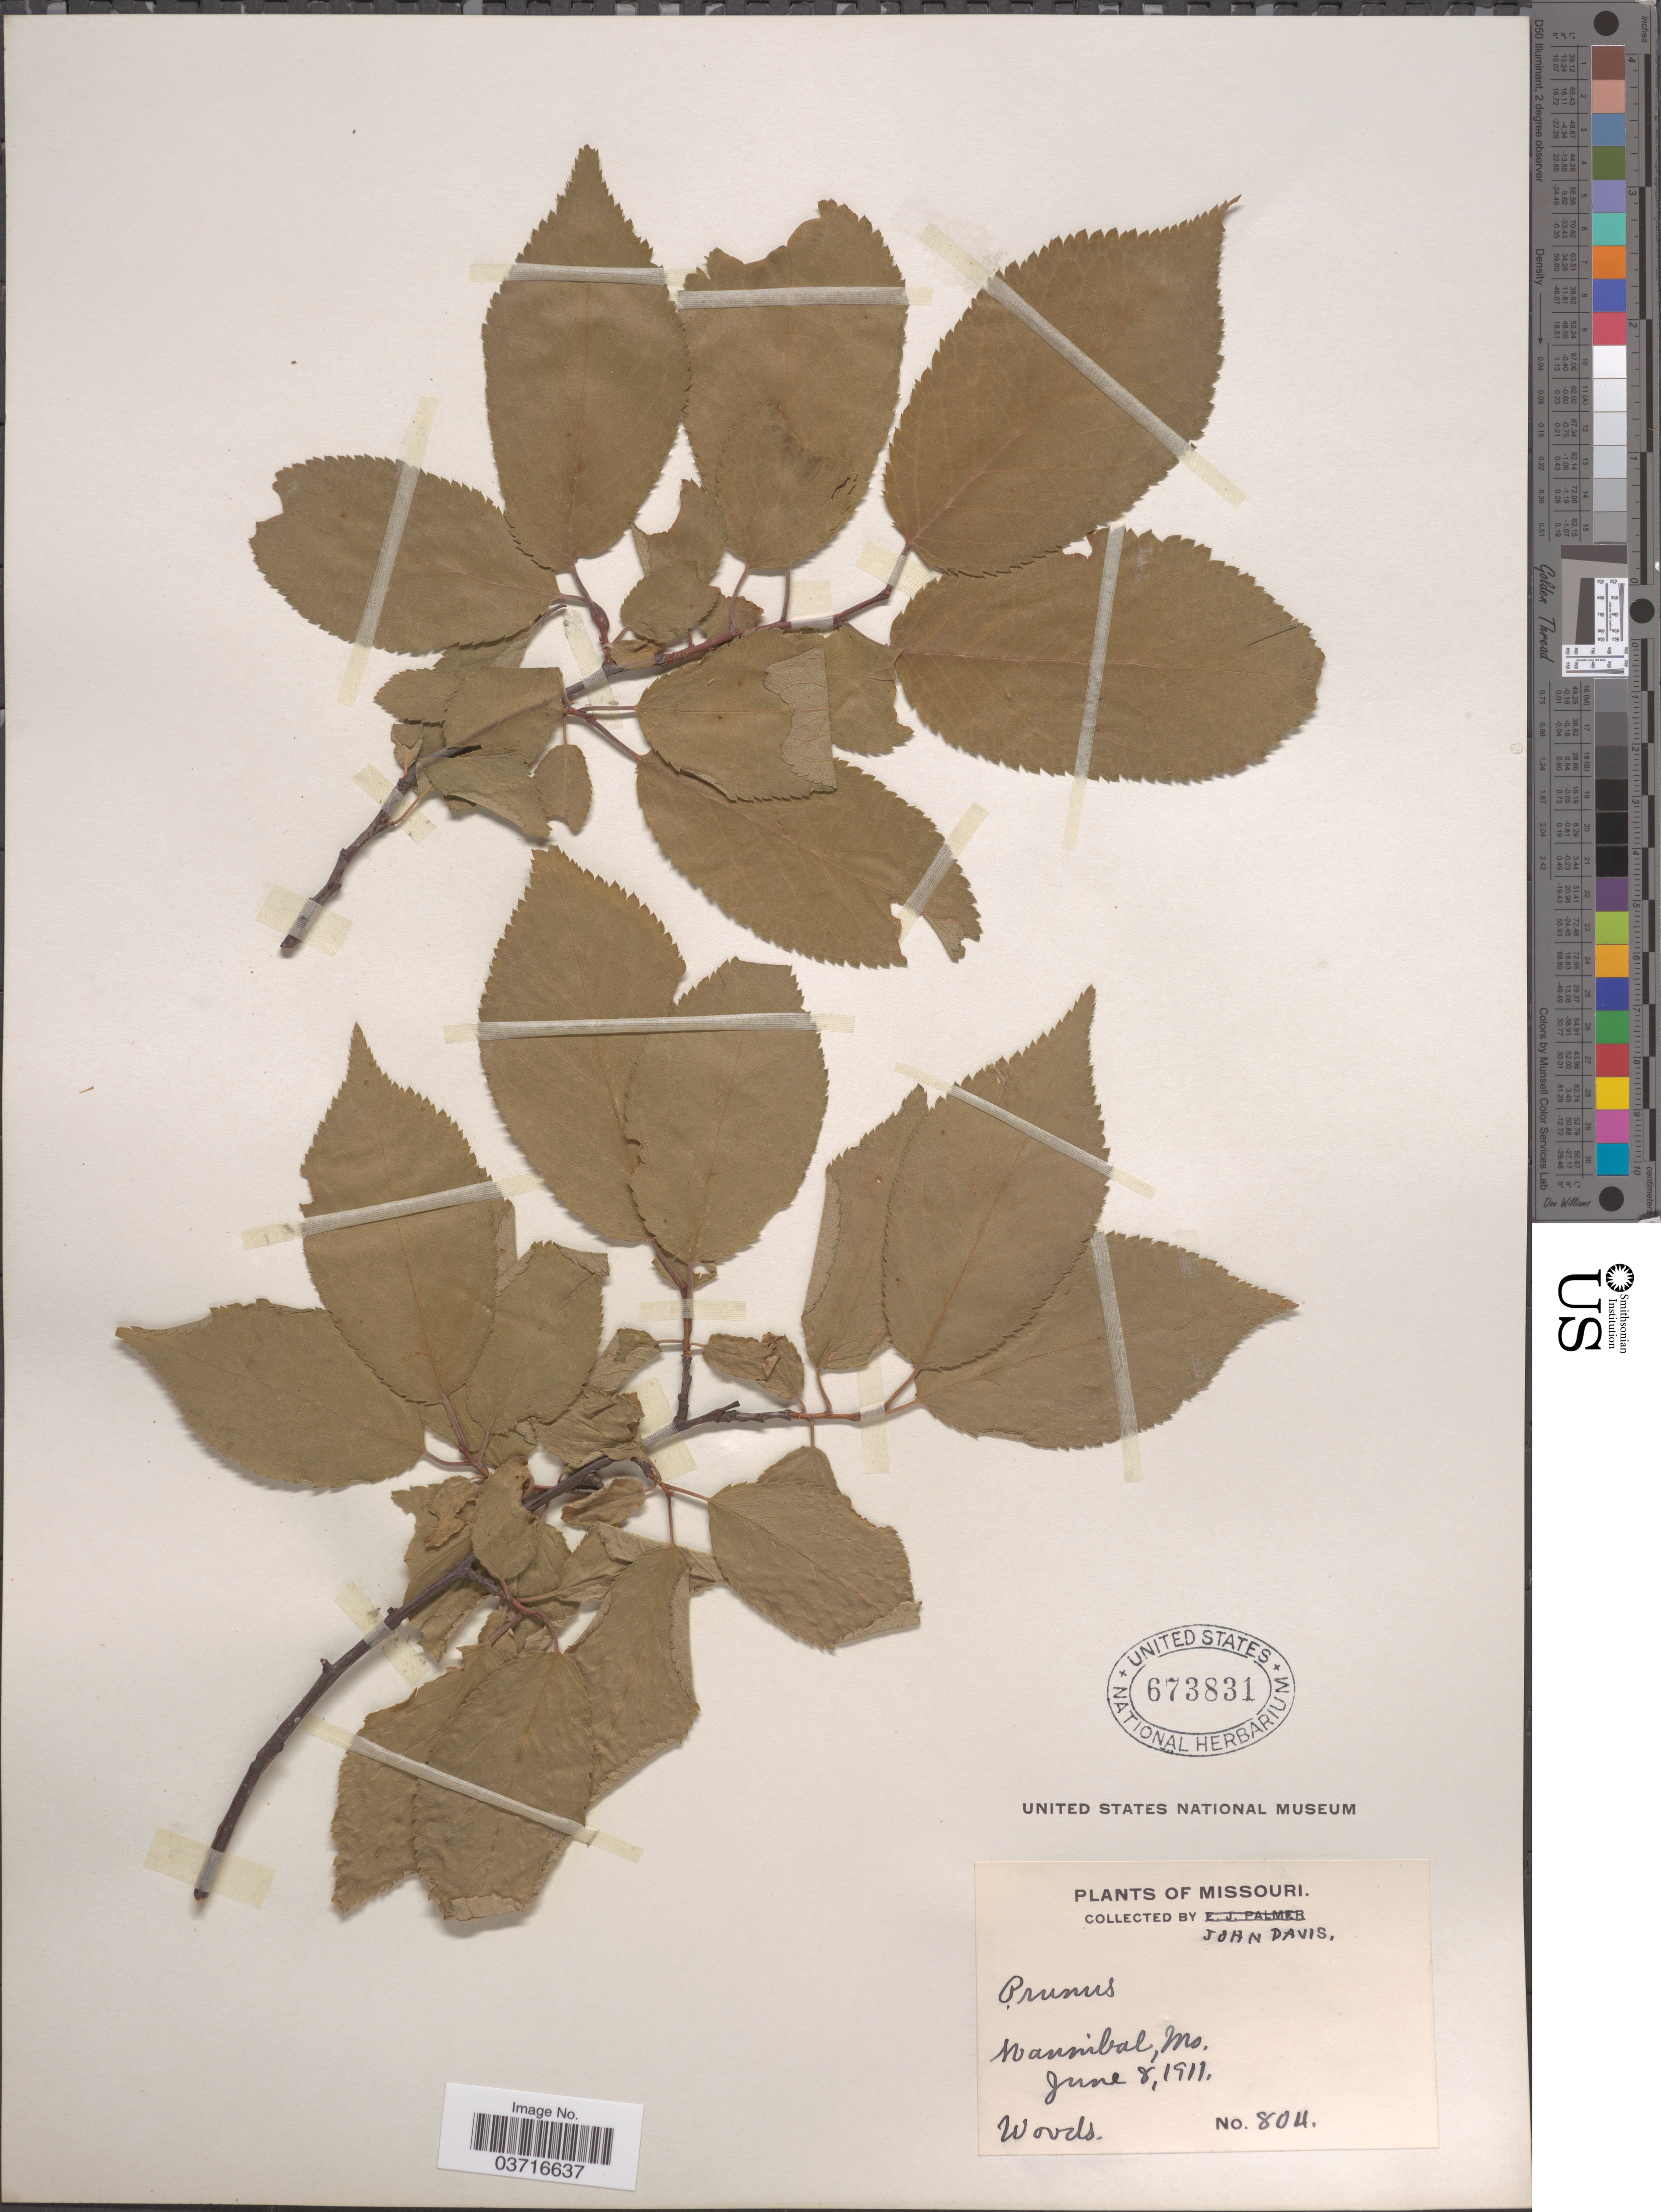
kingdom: Plantae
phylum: Tracheophyta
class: Magnoliopsida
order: Rosales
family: Rosaceae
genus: Prunus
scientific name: Prunus sp.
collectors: J. Davis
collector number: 804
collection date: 1911-06-08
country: United States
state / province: Missouri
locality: Hannibal.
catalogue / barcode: US 673831